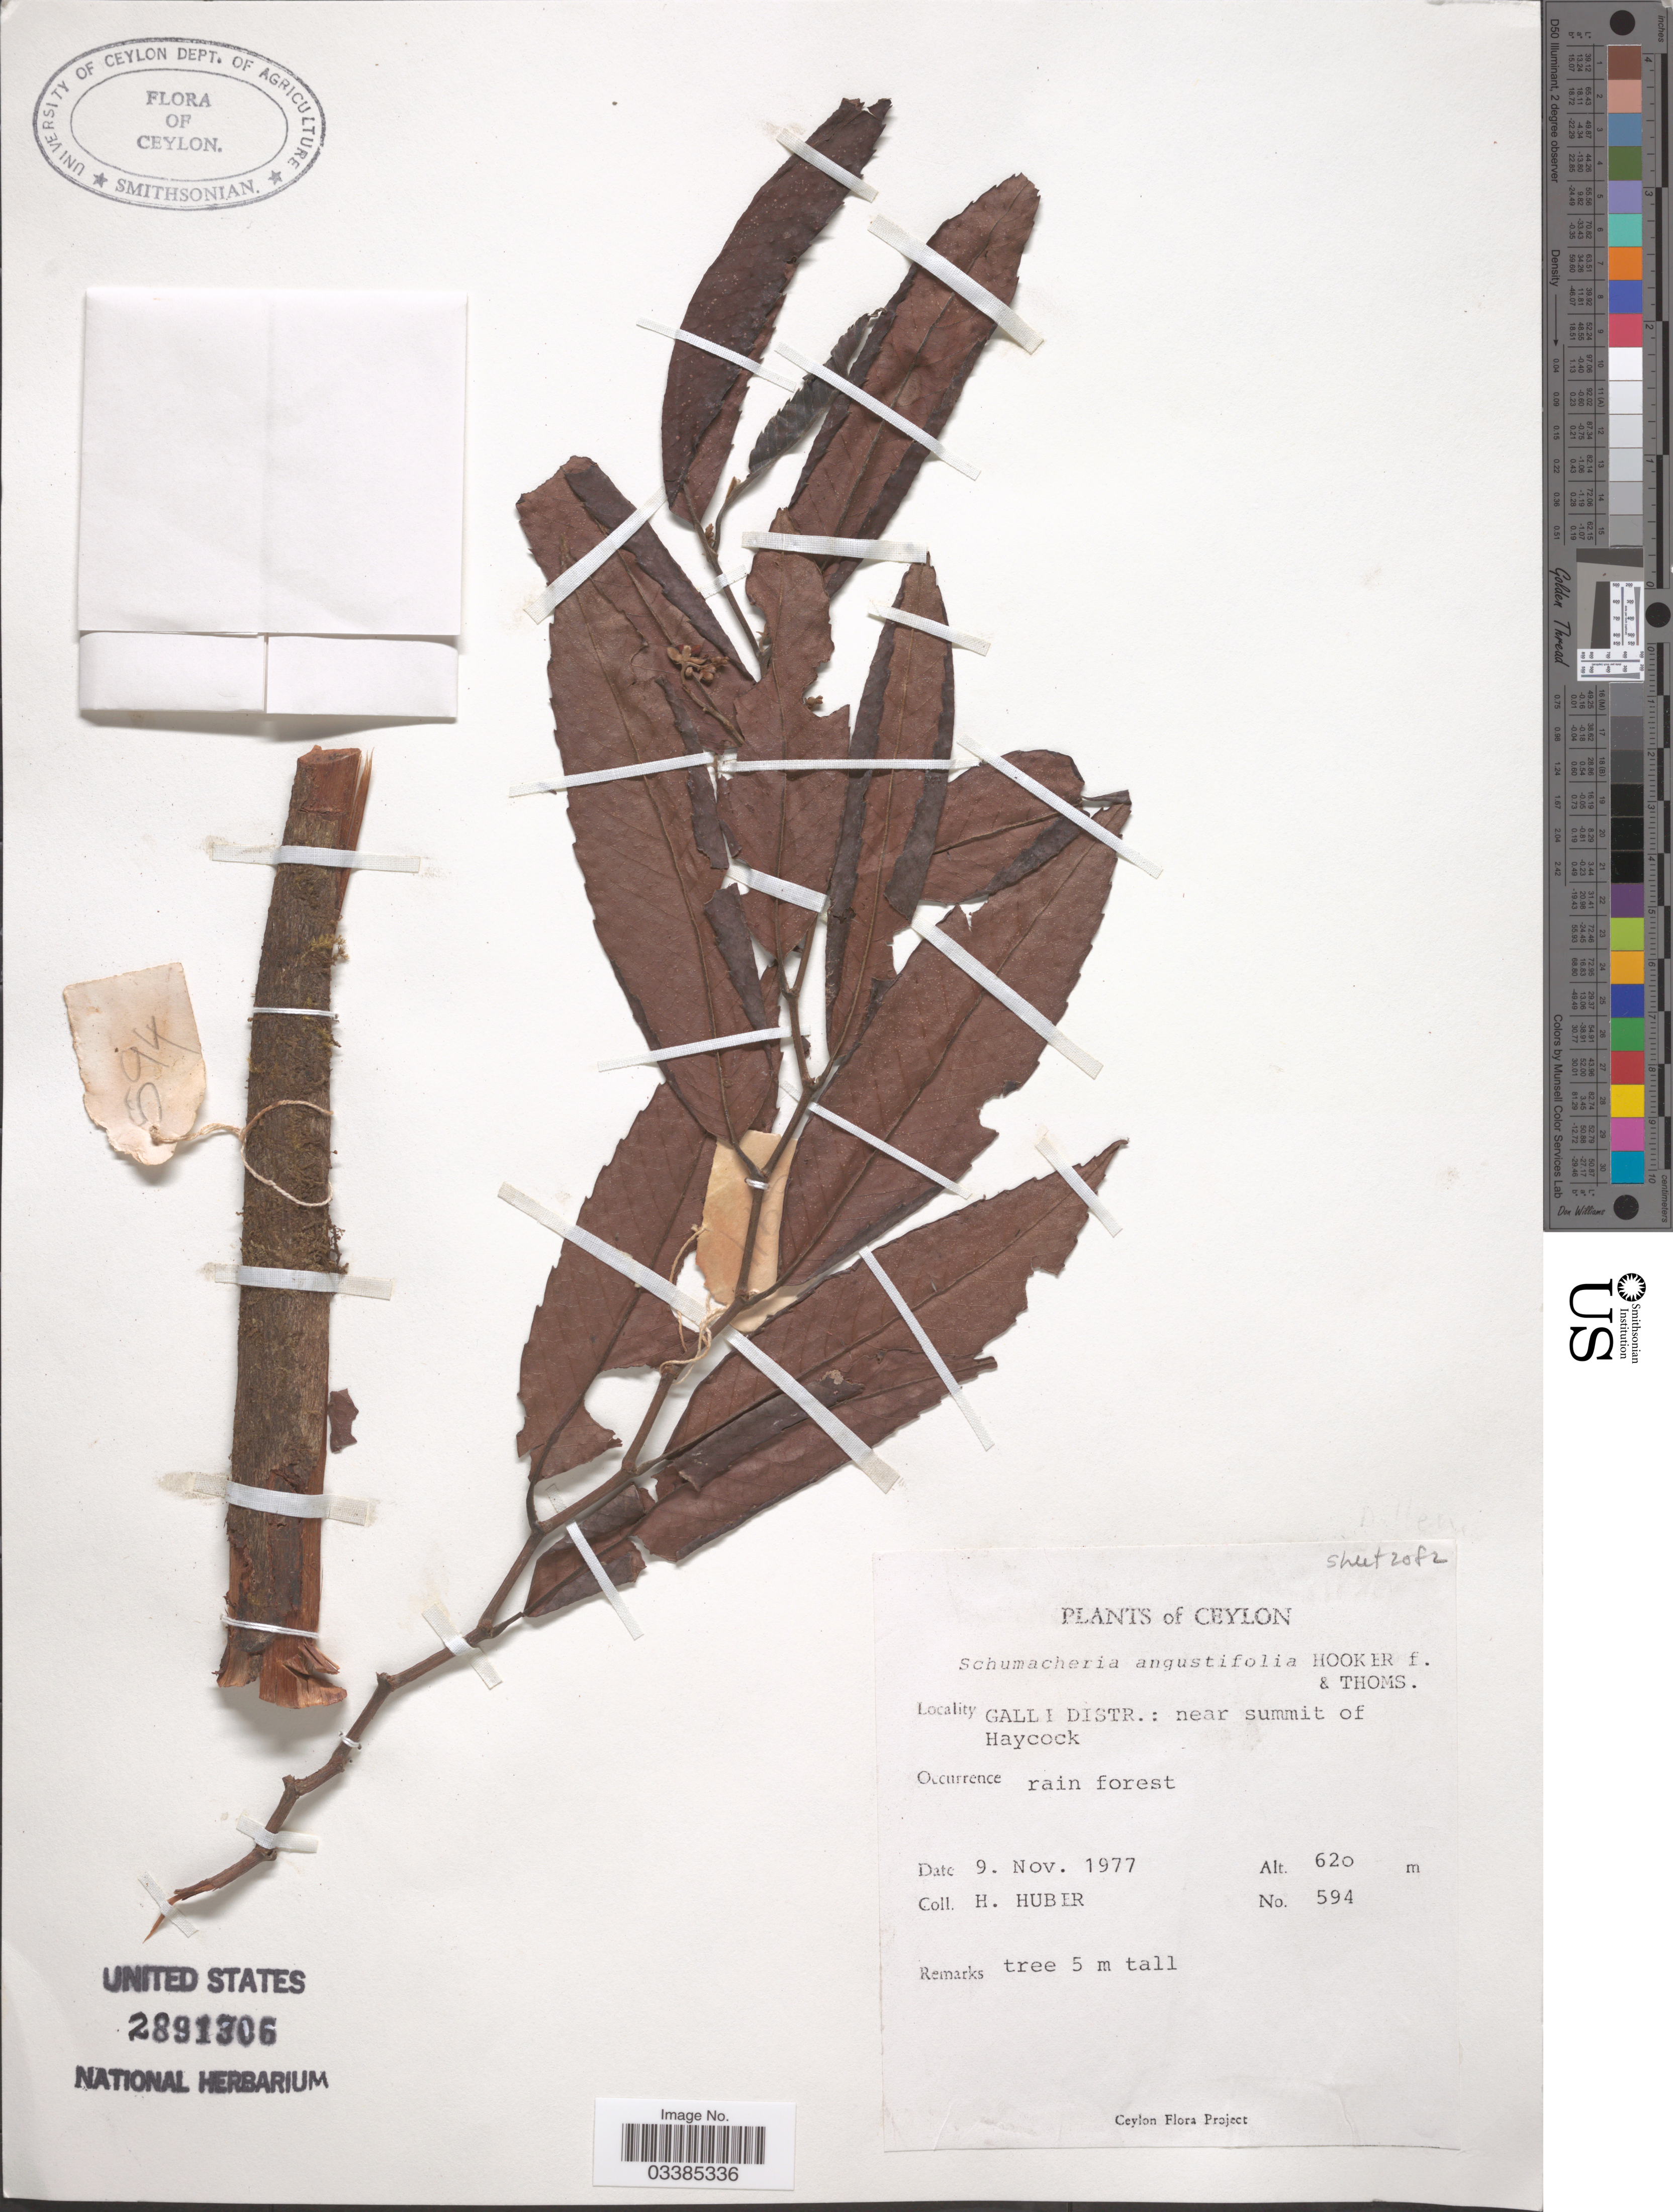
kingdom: Plantae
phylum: Tracheophyta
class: Magnoliopsida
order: Dilleniales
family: Dilleniaceae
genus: Schumacheria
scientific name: Schumacheria angustifolia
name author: Hook. f. & Thomson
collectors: H. Huber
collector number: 594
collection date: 1977-11-09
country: Sri Lanka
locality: Ceylon. Galle Distr.: near summit of Haycock.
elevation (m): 620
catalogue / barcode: US 2891306